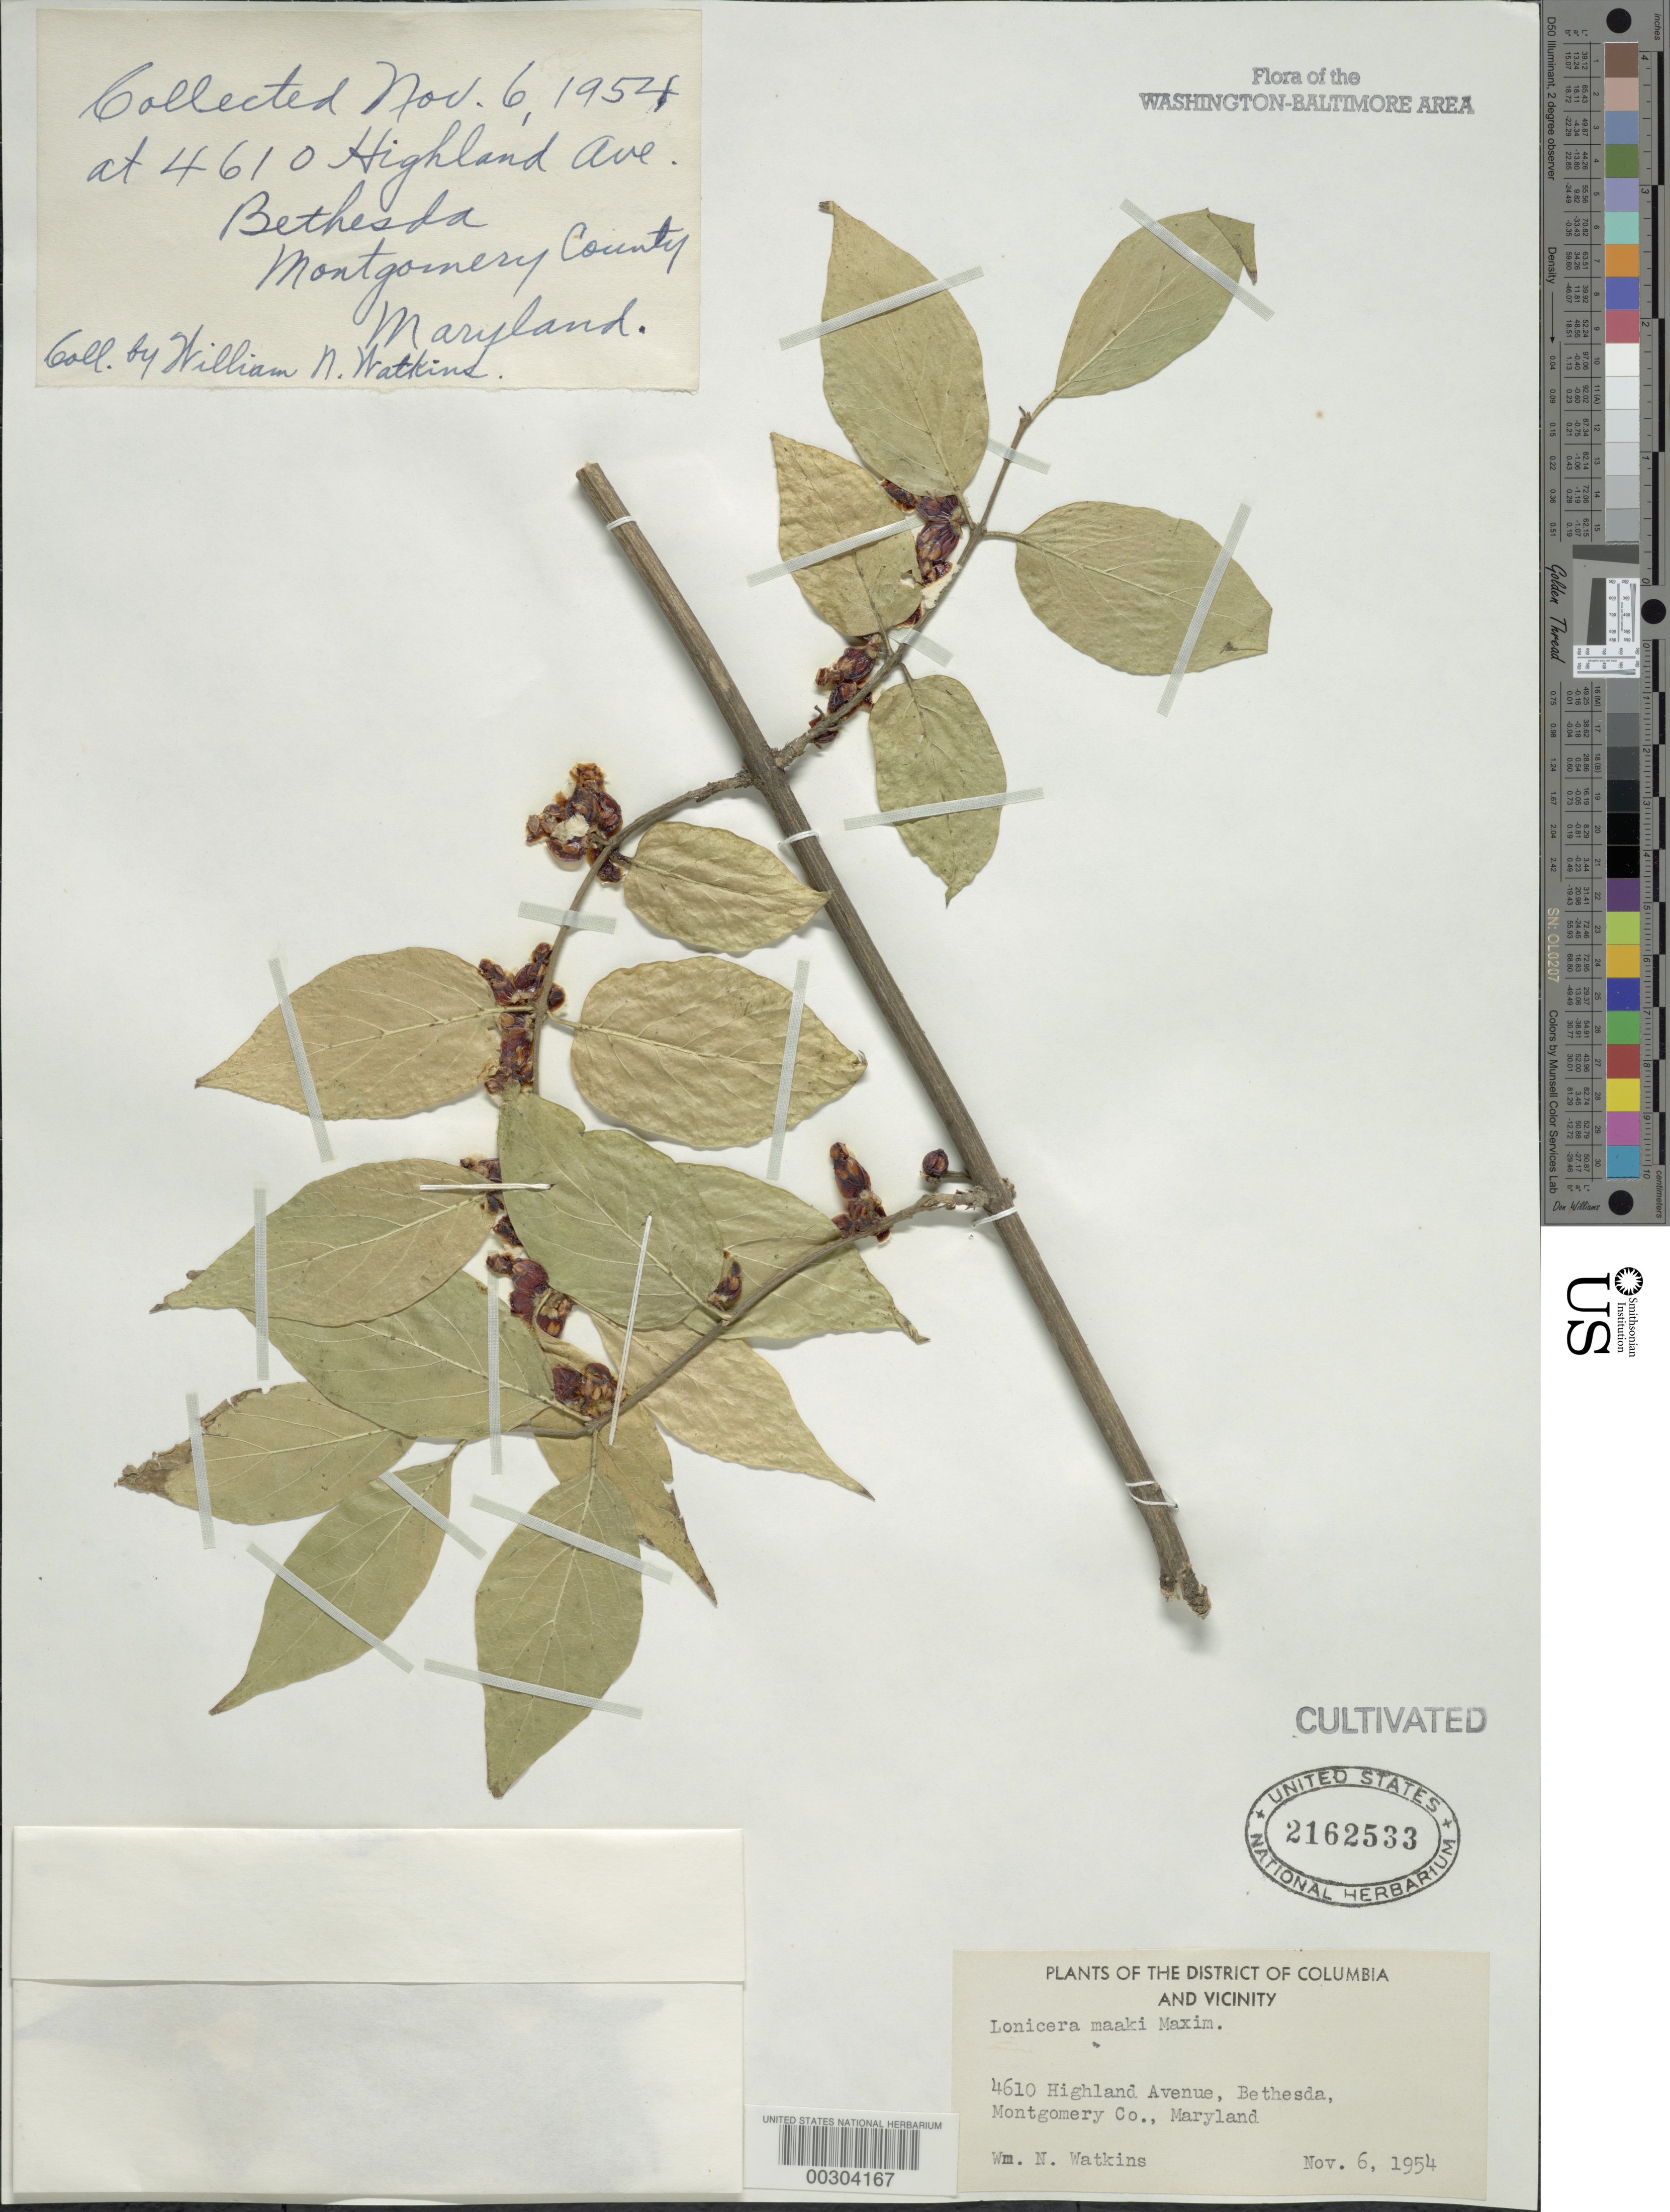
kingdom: Plantae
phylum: Tracheophyta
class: Magnoliopsida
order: Dipsacales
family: Caprifoliaceae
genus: Lonicera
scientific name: Lonicera maackii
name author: (Rupr.) Maxim.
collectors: W. Watkins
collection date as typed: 06 Nov 1954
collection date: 1954-11-06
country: United States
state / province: Maryland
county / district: Montgomery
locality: Bethesda, 4610 Highland Ave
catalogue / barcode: US 2162533